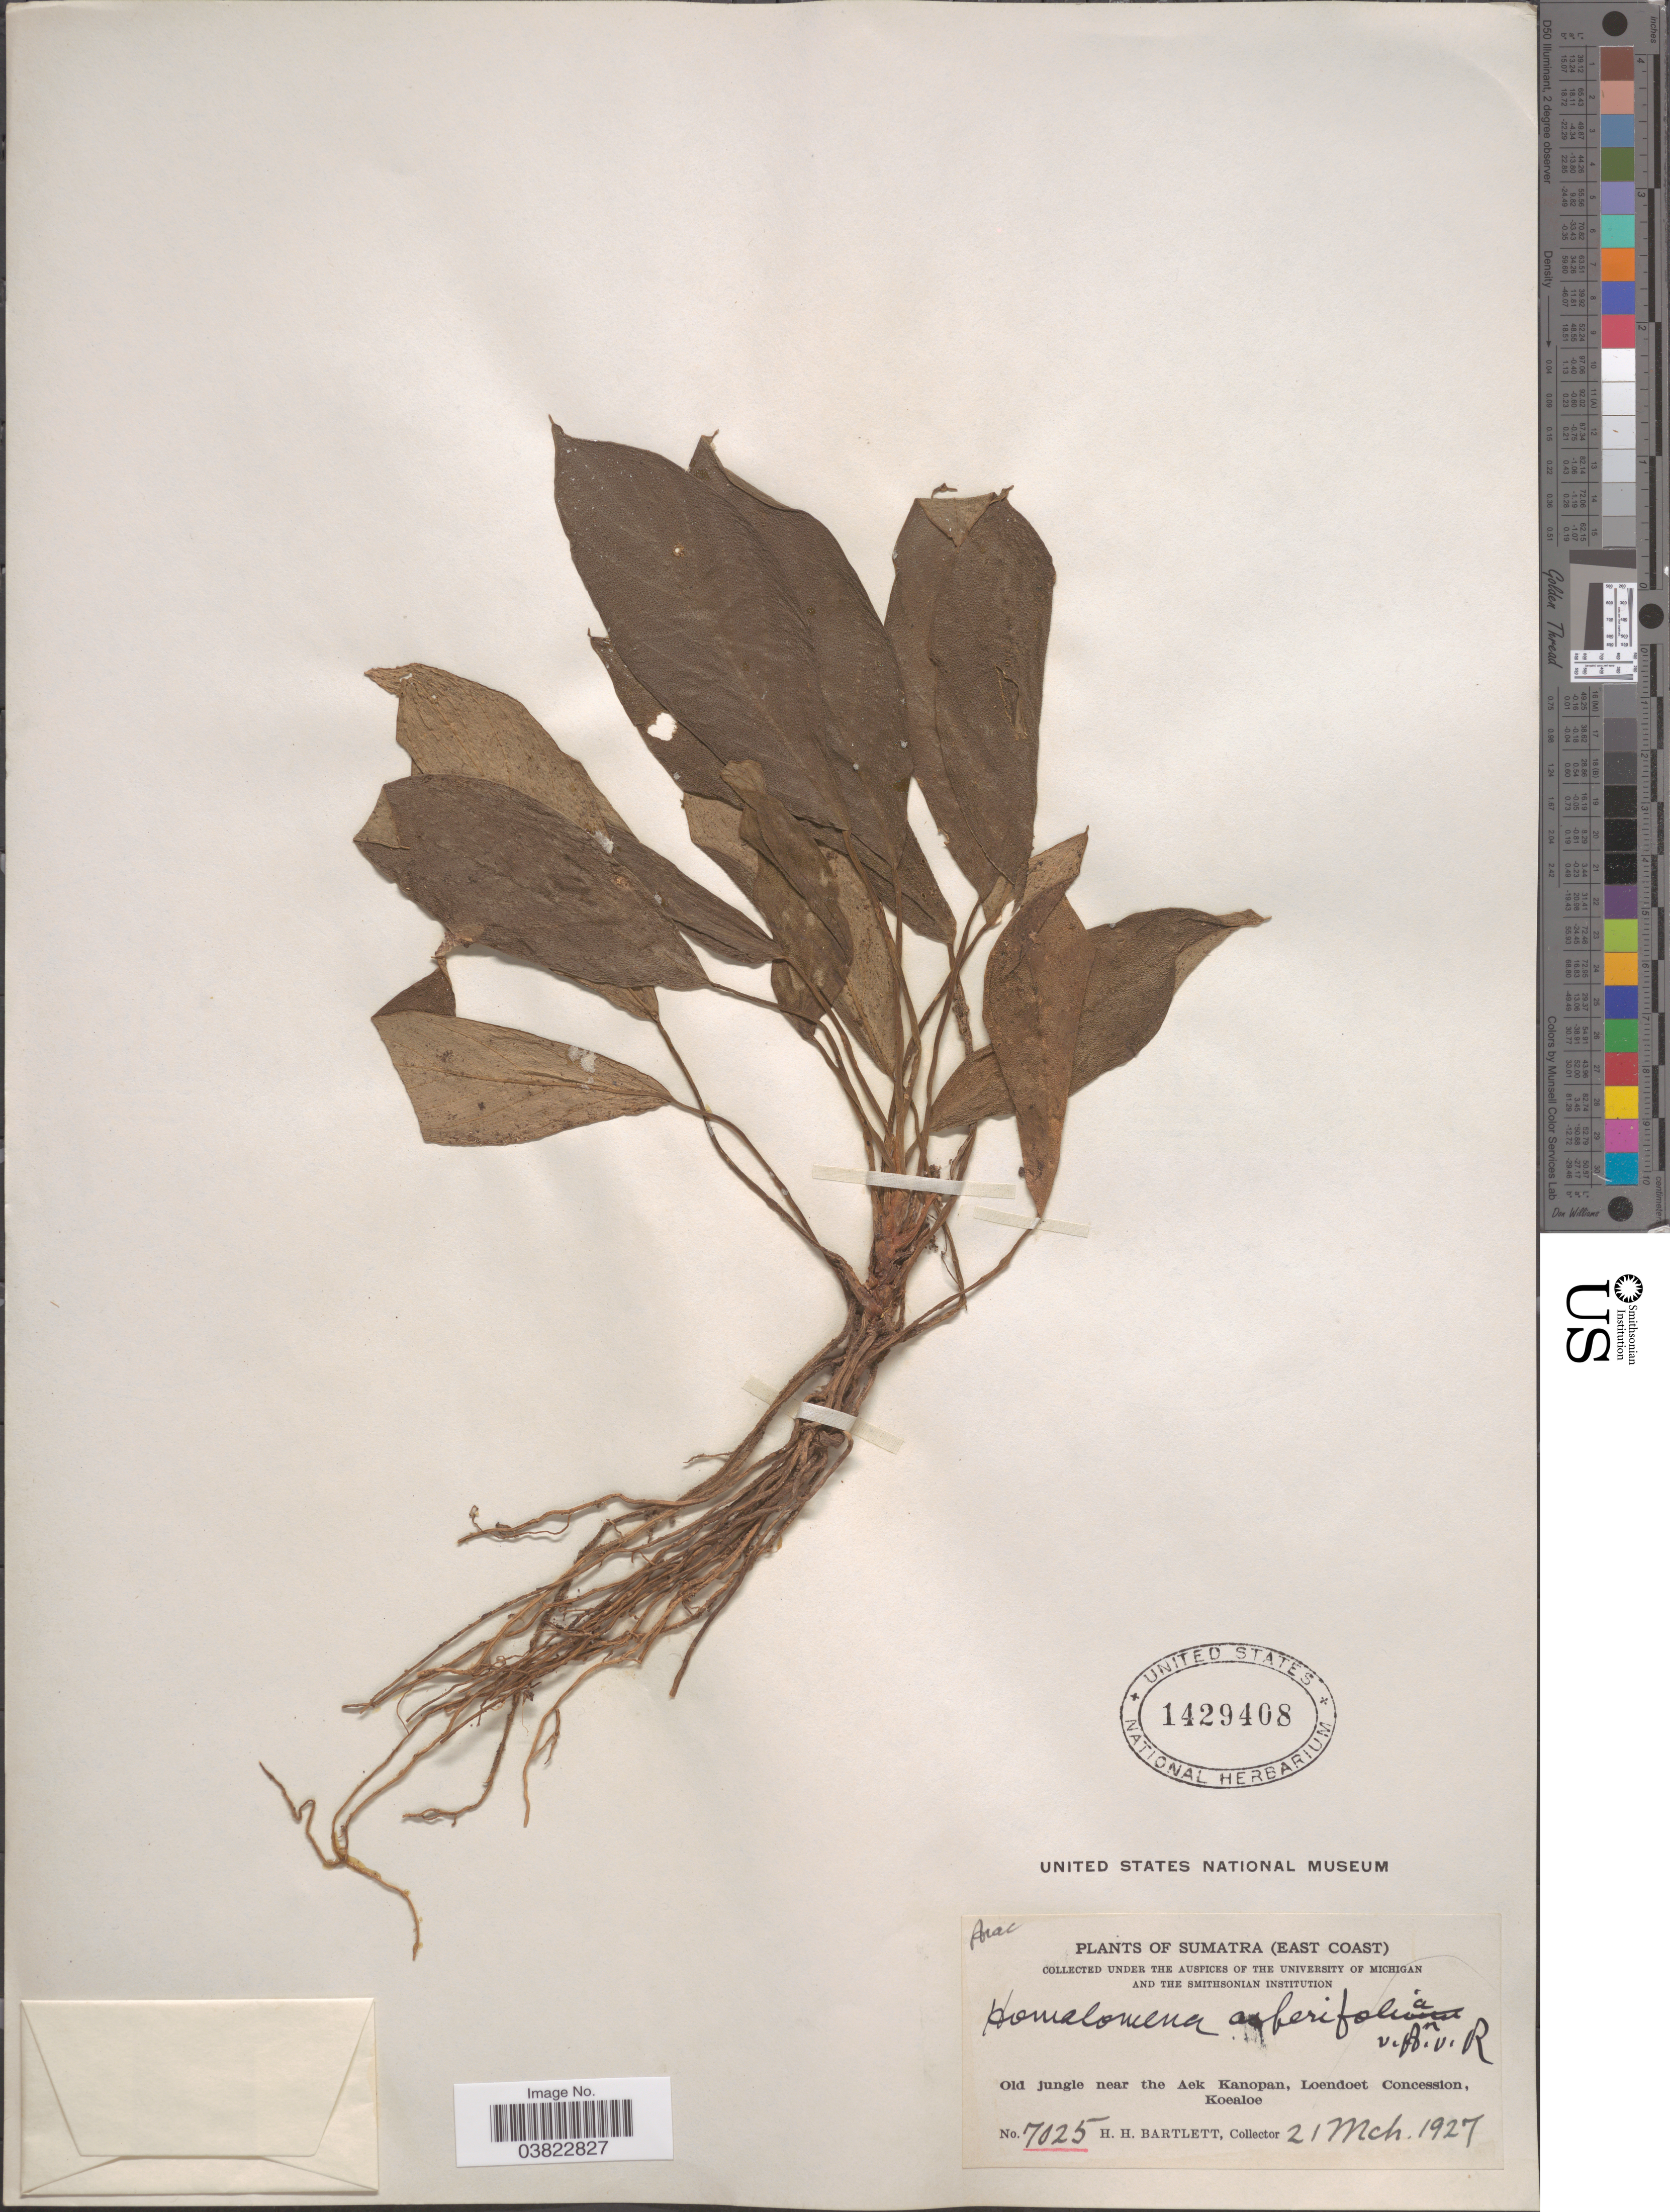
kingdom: Plantae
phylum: Tracheophyta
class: Liliopsida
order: Alismatales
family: Araceae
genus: Homalomena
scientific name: Homalomena asperifolia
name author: Alderw.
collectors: H. H. Bartlett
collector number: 7025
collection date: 1927-03-21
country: Indonesia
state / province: Sumatra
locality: (East Coast). Old jungle near the Aek Kanopan, Loendoet Concession, Koealoe.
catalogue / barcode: US 1429408